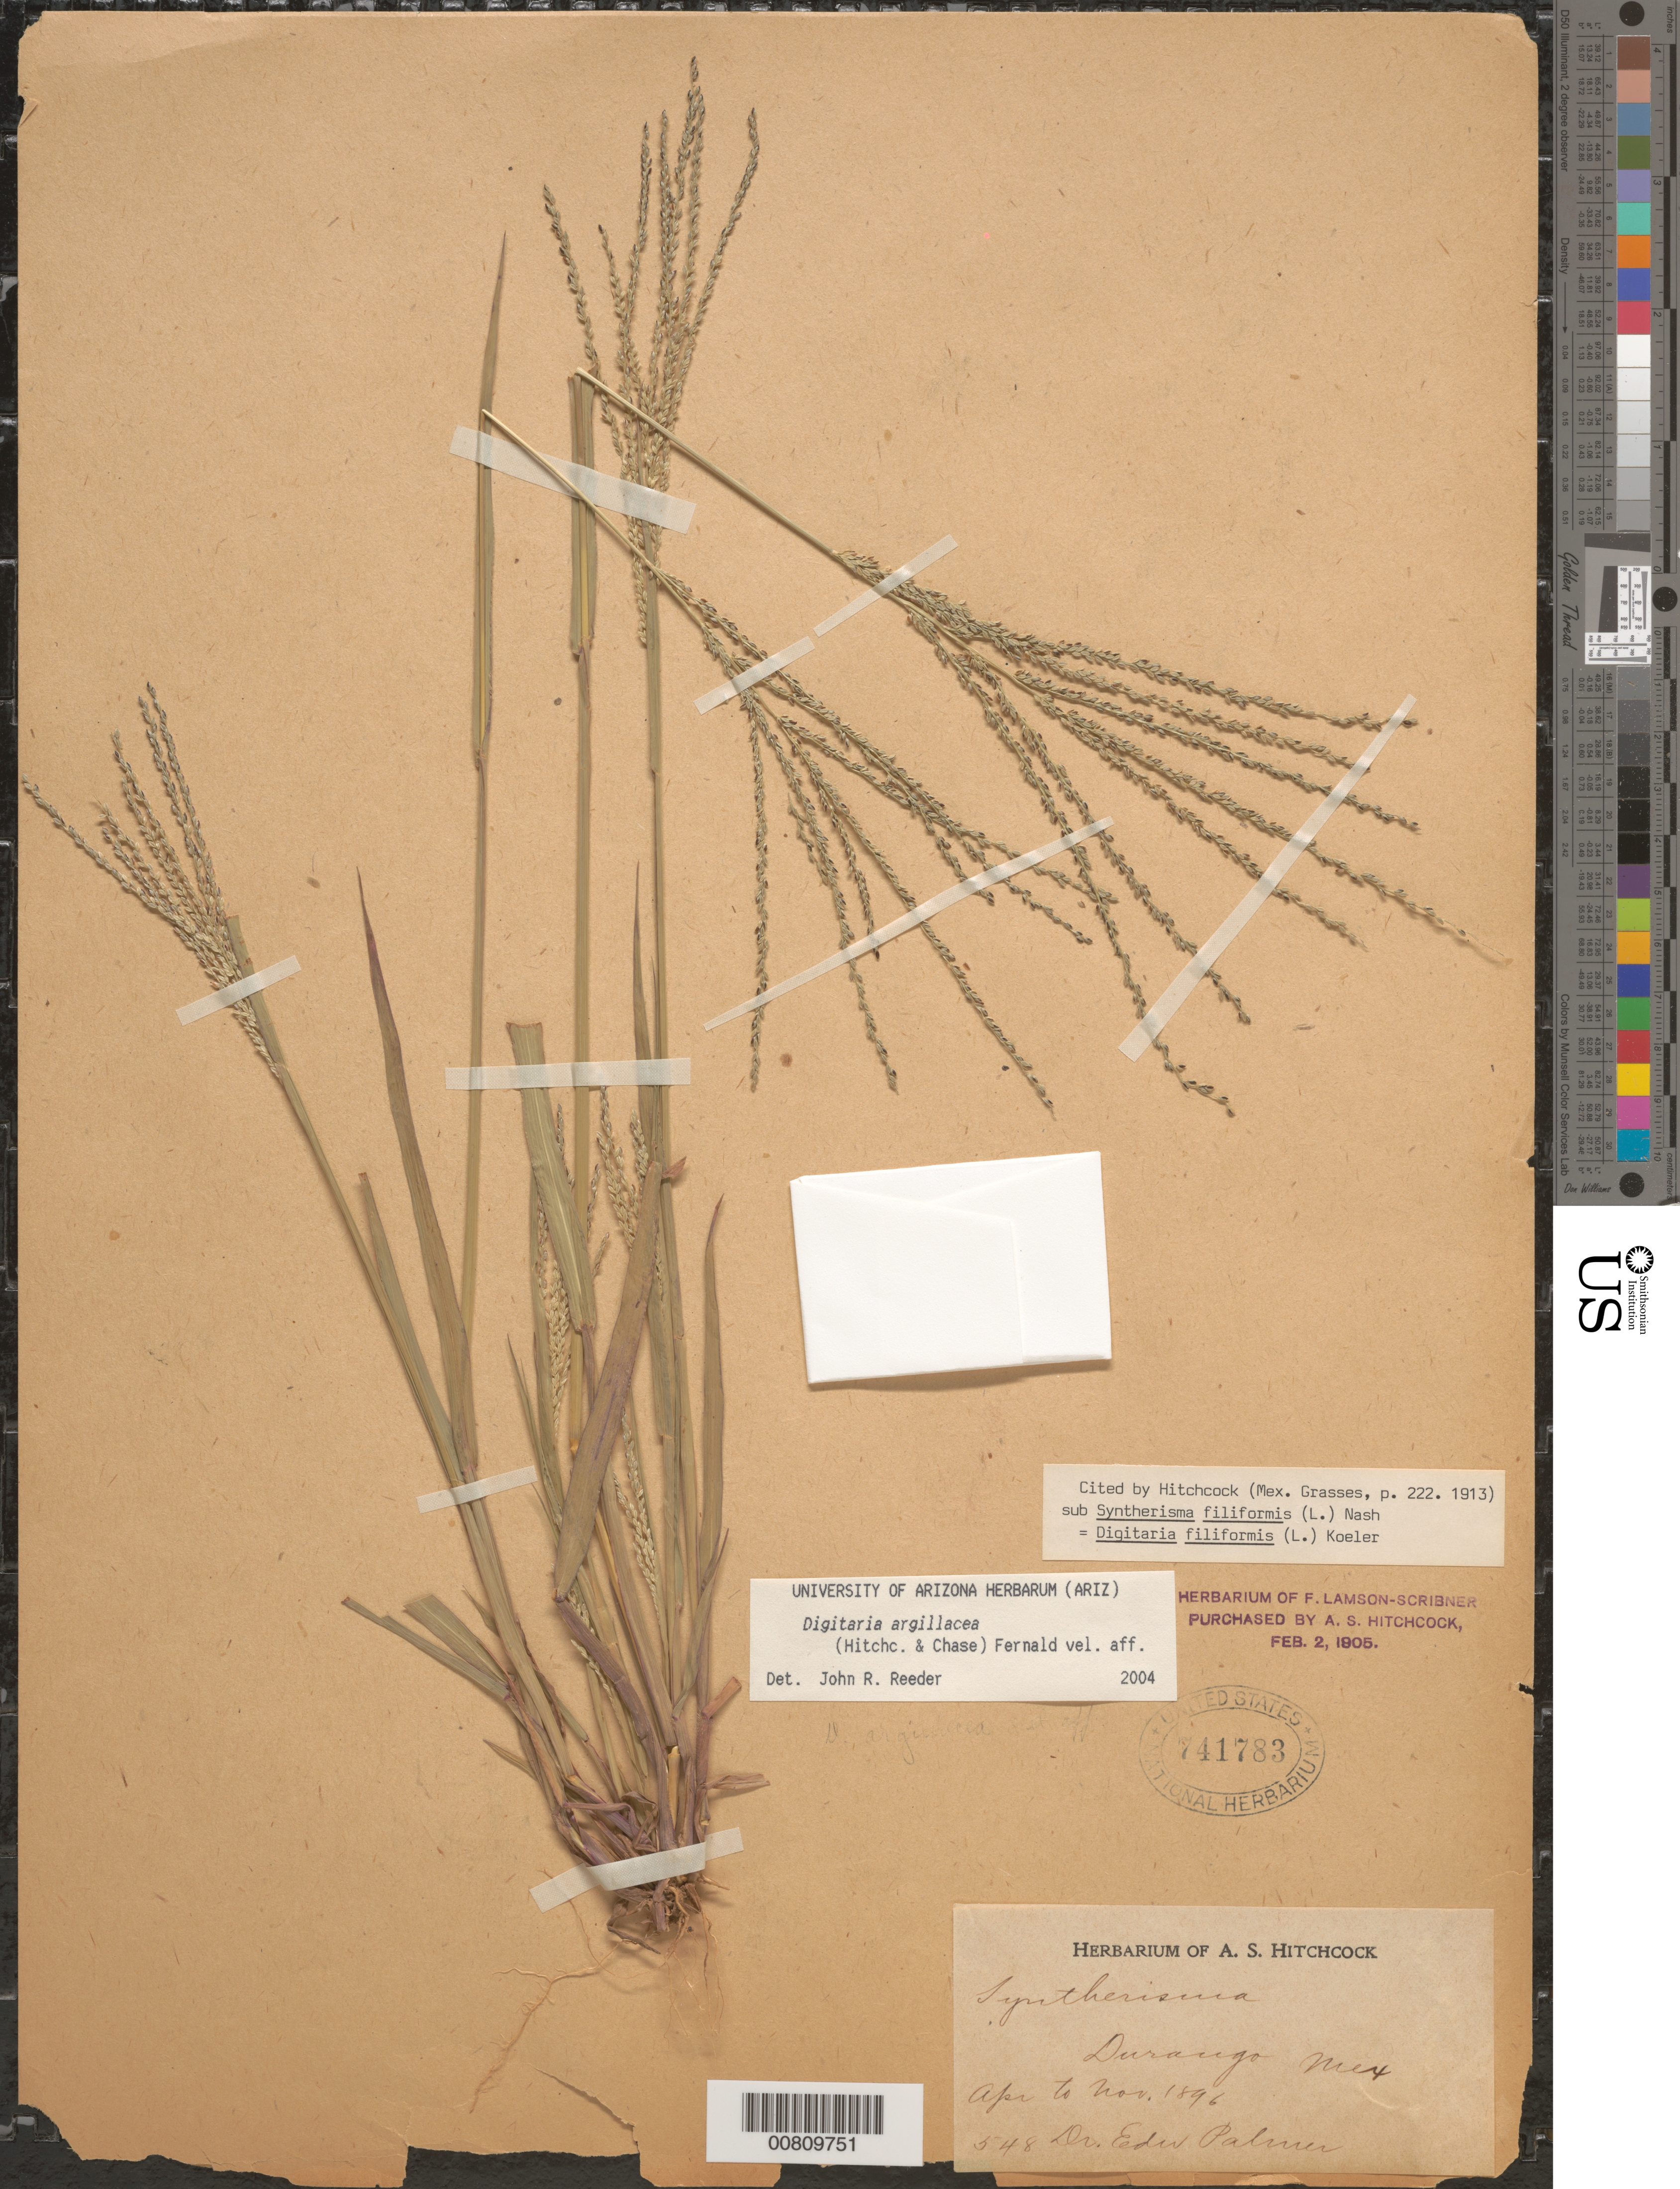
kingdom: Plantae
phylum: Tracheophyta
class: Liliopsida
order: Poales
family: Poaceae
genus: Digitaria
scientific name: Digitaria argillacea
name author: (Hitchc. & Chase) Fernald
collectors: E. Palmer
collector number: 548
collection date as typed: Apr 1896 to -- Nov 1896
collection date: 1896-04/1896-11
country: Mexico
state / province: Durango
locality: Durango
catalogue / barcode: US 741783